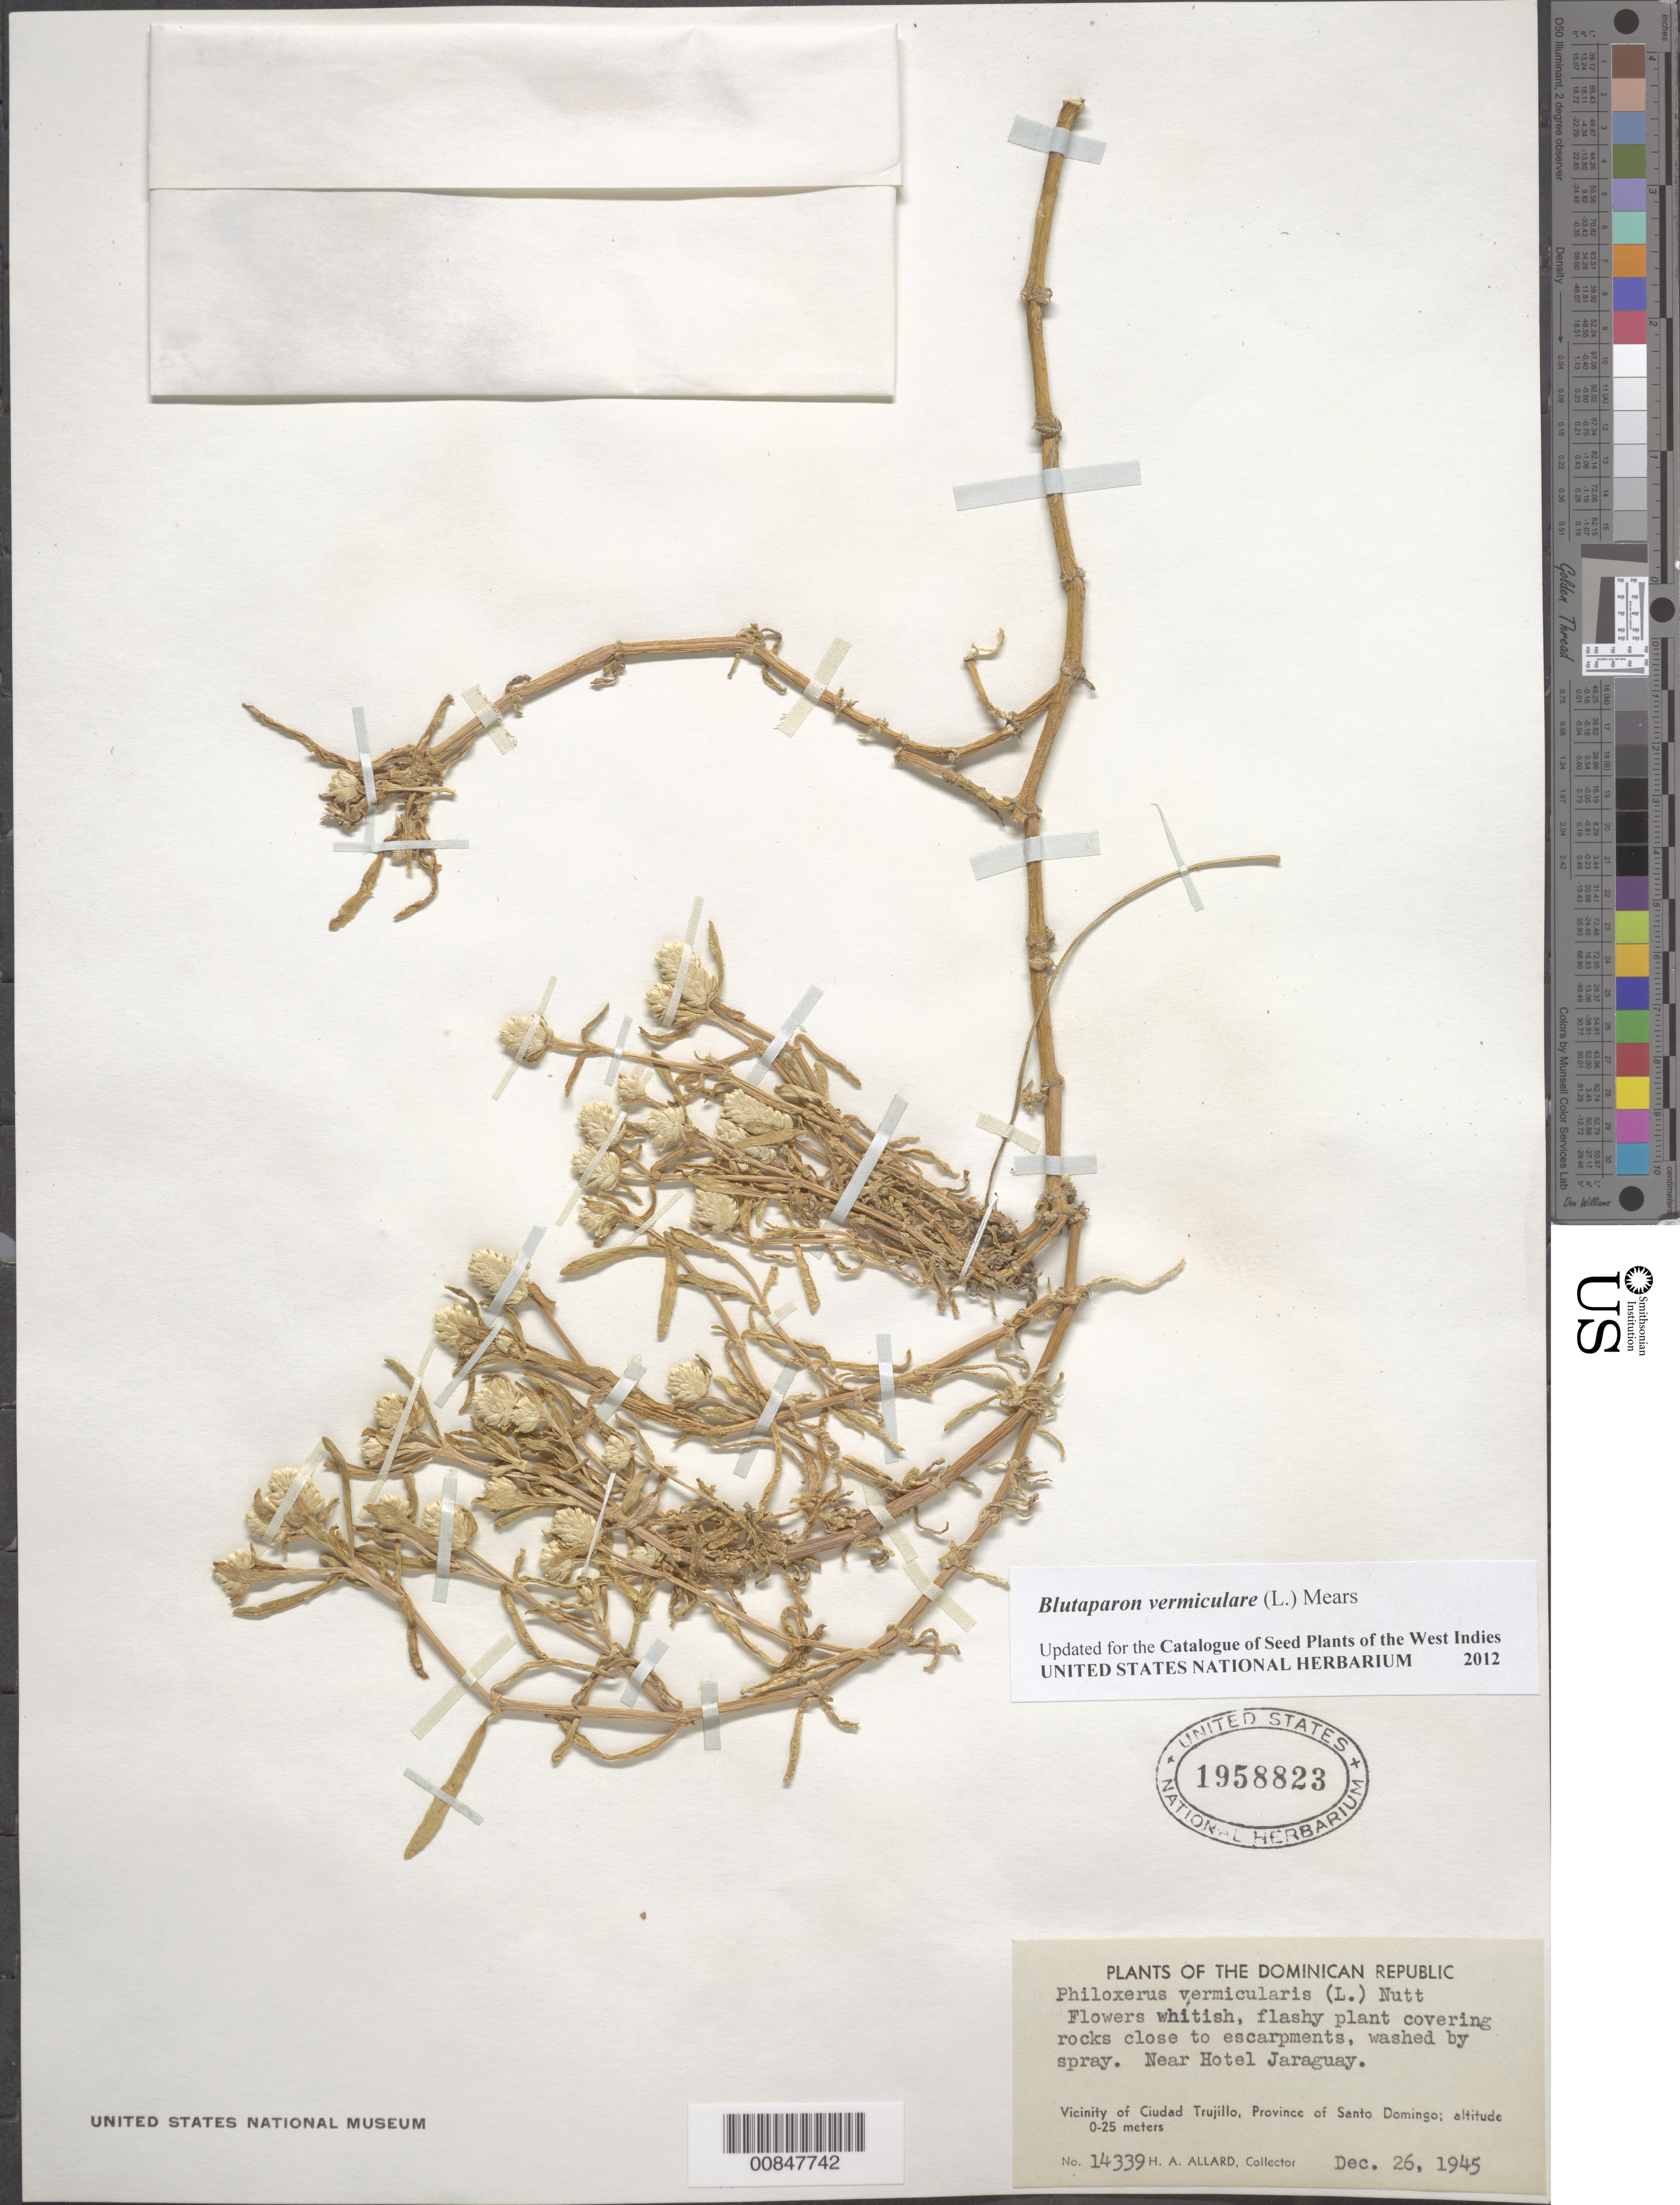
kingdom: Plantae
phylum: Tracheophyta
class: Magnoliopsida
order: Caryophyllales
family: Amaranthaceae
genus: Gomphrena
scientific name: Gomphrena vermicularis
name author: L.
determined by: Strong, Mark T., (BOT), Smithsonian Institution - National Museum of Natural History (UNITED STATES)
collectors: H. A. Allard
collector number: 14339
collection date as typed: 26 Dec 1945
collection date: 1945-12-26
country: Dominican Republic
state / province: Distrito Nacional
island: Hispaniola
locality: Vicinity of Ciudad Trujillo, Province of Santo Domingo (obsolete). Near Hotel Jaraguay.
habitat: Covering rocks close to escarpments, washed by spray.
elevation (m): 0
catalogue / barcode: US 1958823